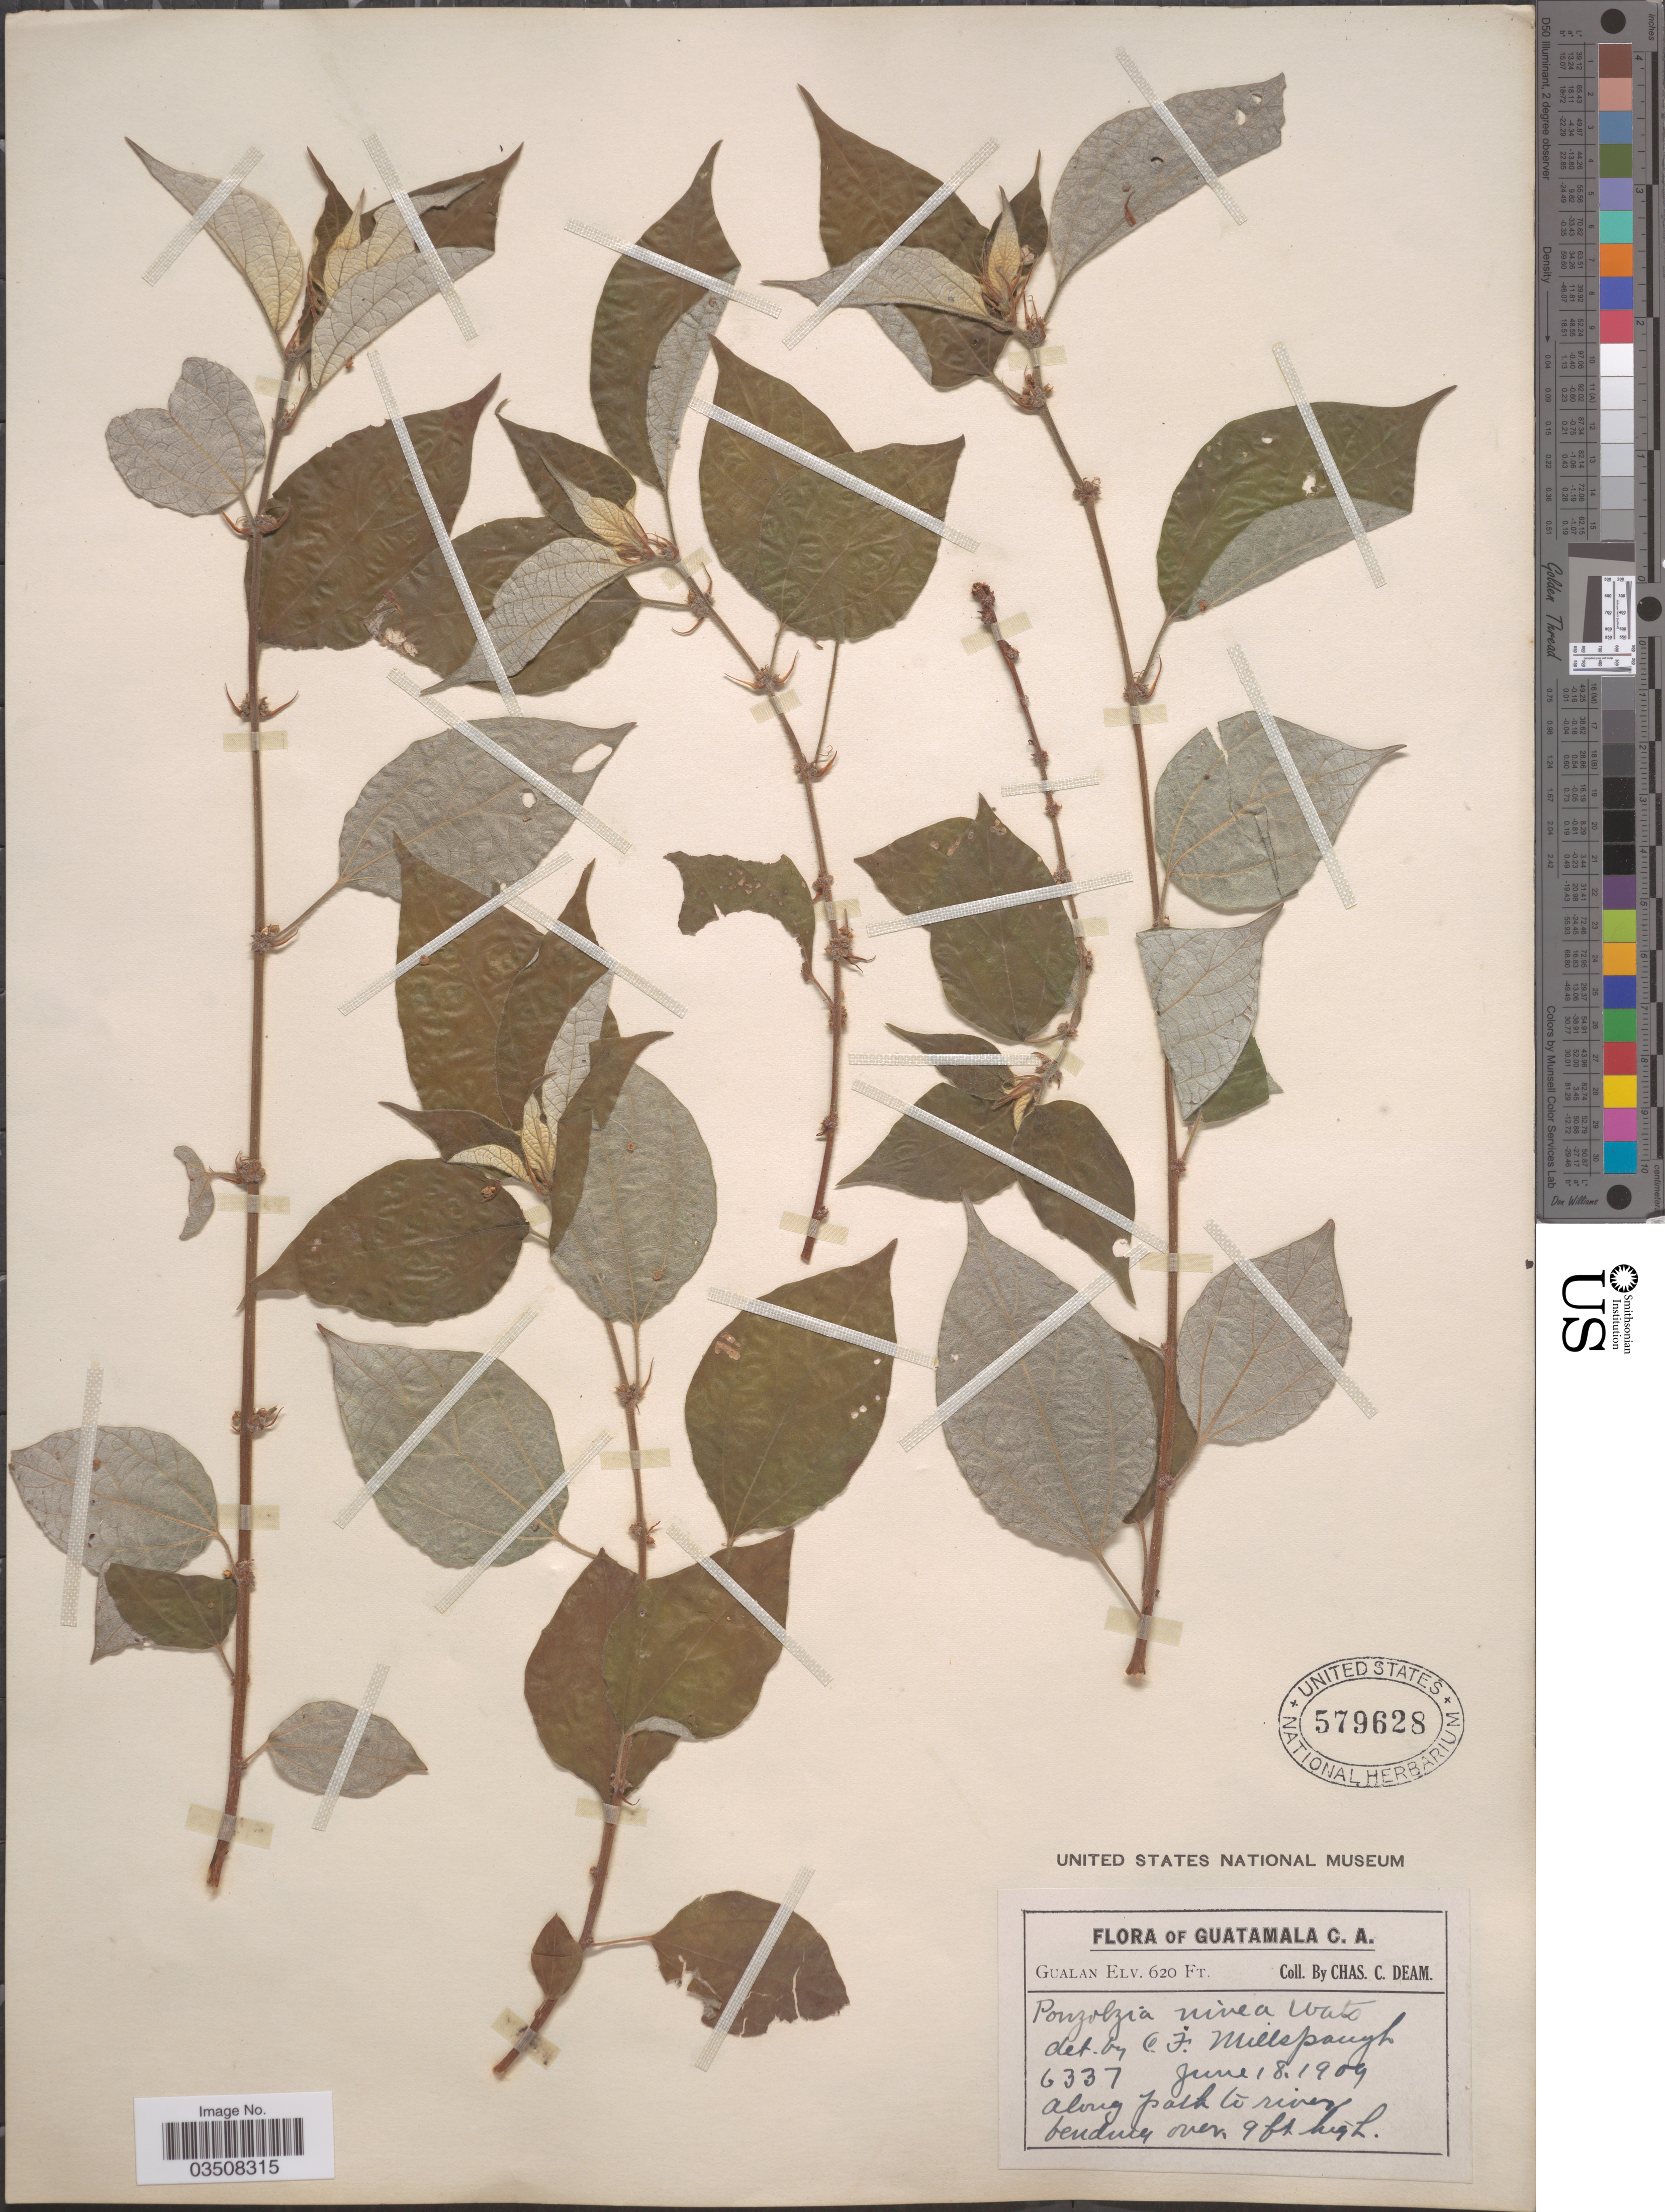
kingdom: Plantae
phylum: Tracheophyta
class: Magnoliopsida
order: Rosales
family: Urticaceae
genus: Pouzolzia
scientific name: Pouzolzia nivea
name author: S. Watson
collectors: C. C. Deam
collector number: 6337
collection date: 1909-06-18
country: Guatemala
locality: Gualan. Along path to river.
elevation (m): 189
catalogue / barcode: US 579628